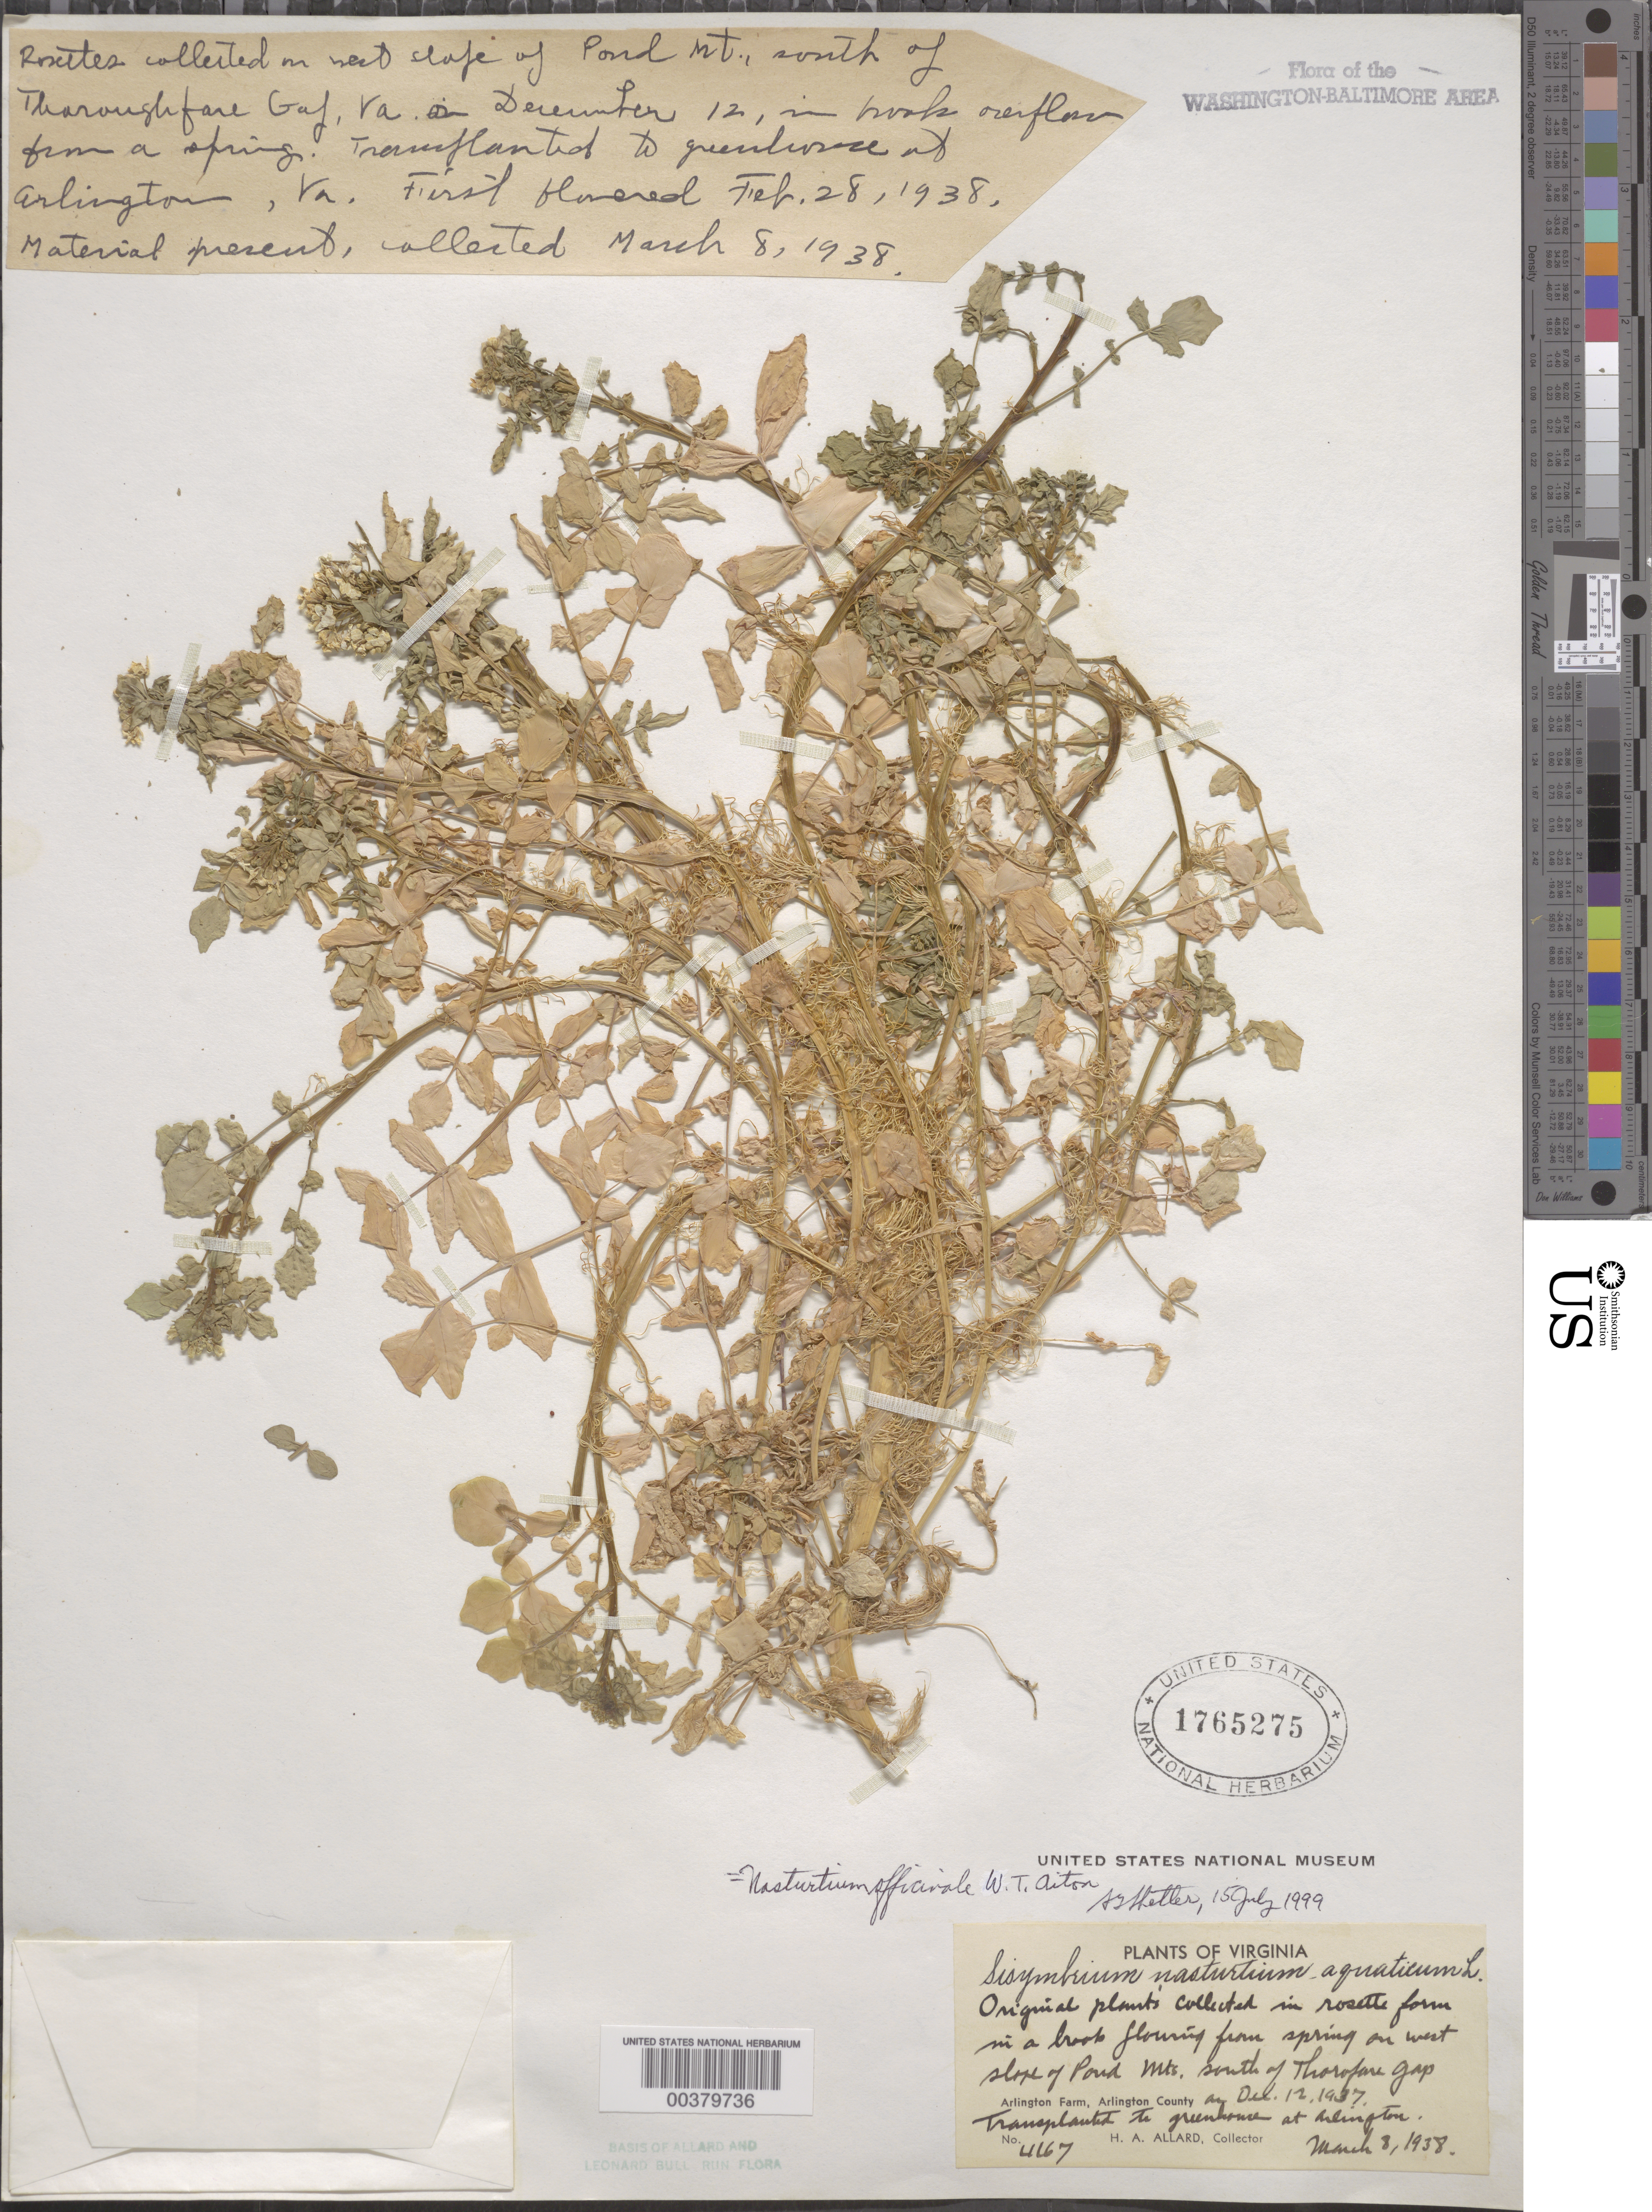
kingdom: Plantae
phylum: Tracheophyta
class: Magnoliopsida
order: Brassicales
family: Brassicaceae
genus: Nasturtium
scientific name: Nasturtium officinale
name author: R. Br.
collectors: H. A. Allard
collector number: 4167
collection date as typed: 08 Mar 1938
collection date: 1938-03-08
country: United States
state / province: Virginia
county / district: Fauquier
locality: South of Thorofare Gap, Pond Mountains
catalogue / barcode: US 1765275